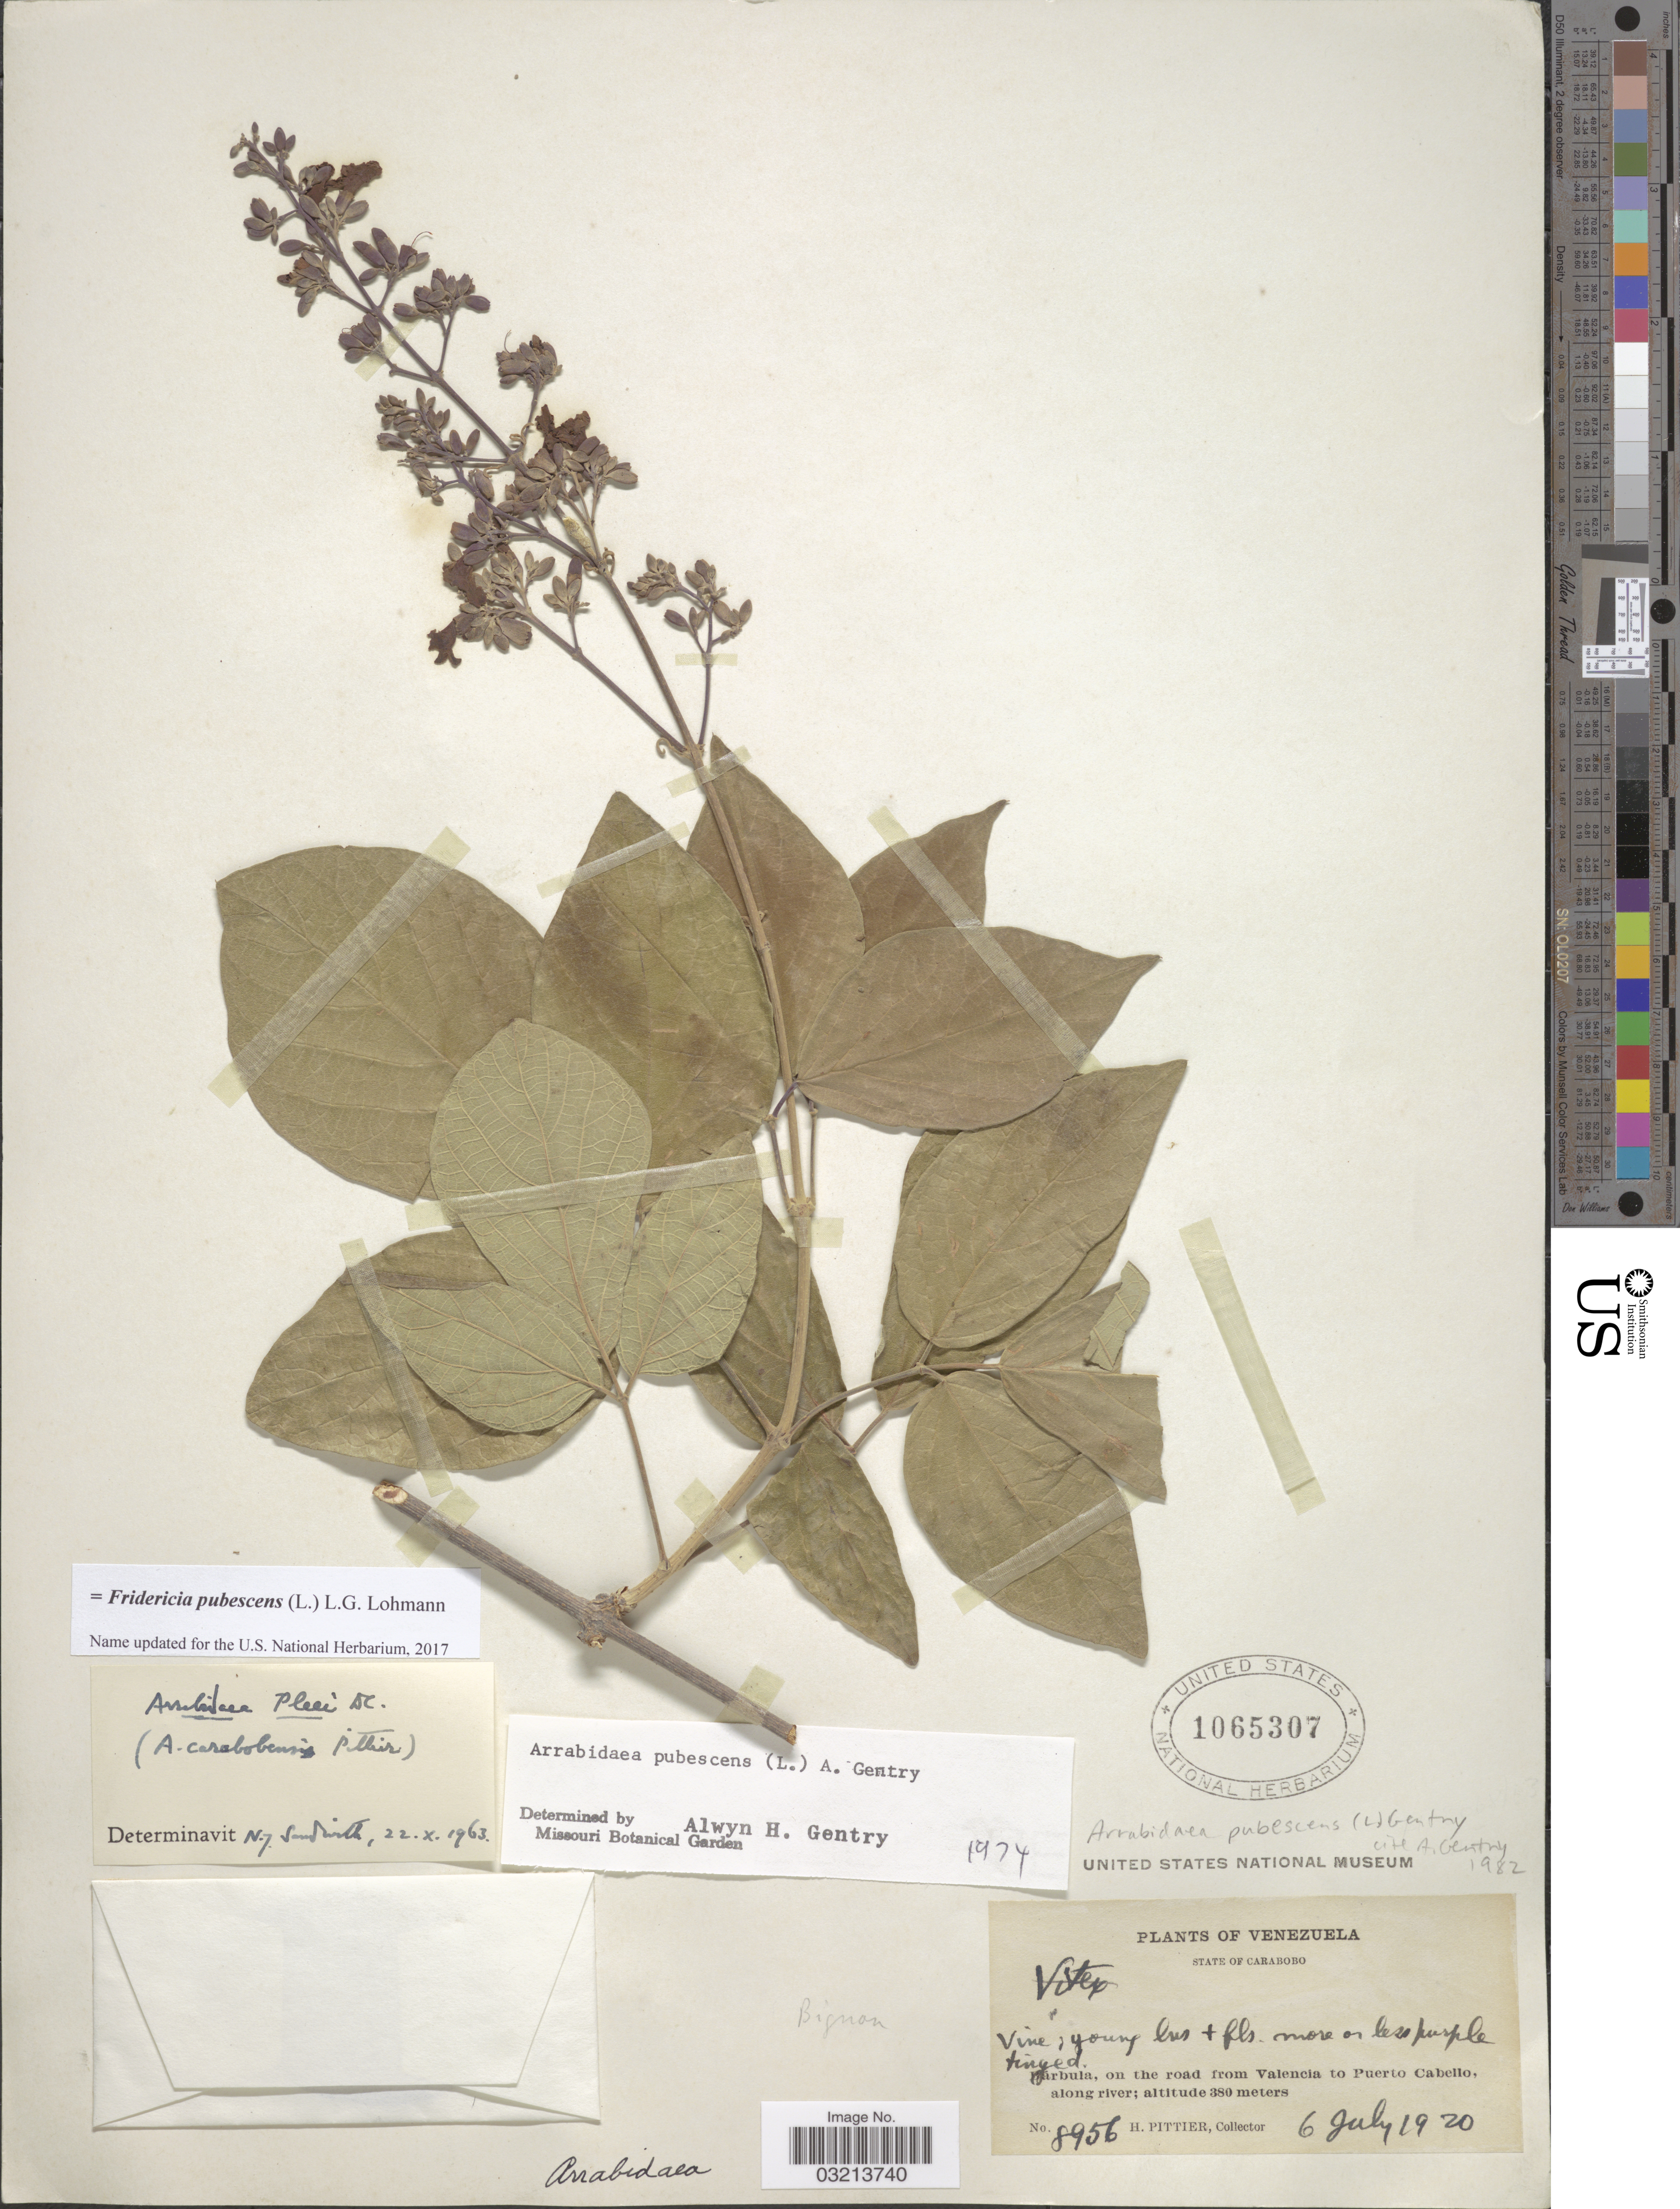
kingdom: Plantae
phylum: Tracheophyta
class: Magnoliopsida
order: Lamiales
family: Bignoniaceae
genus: Fridericia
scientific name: Fridericia pubescens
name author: (L.) L.G. Lohmann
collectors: H. F. Pittier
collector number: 8956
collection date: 1920-07-06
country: Venezuela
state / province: Carabobo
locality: Barbula, on the road from Valencia to Puerto Cabello, along river.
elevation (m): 380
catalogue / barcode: US 1065307